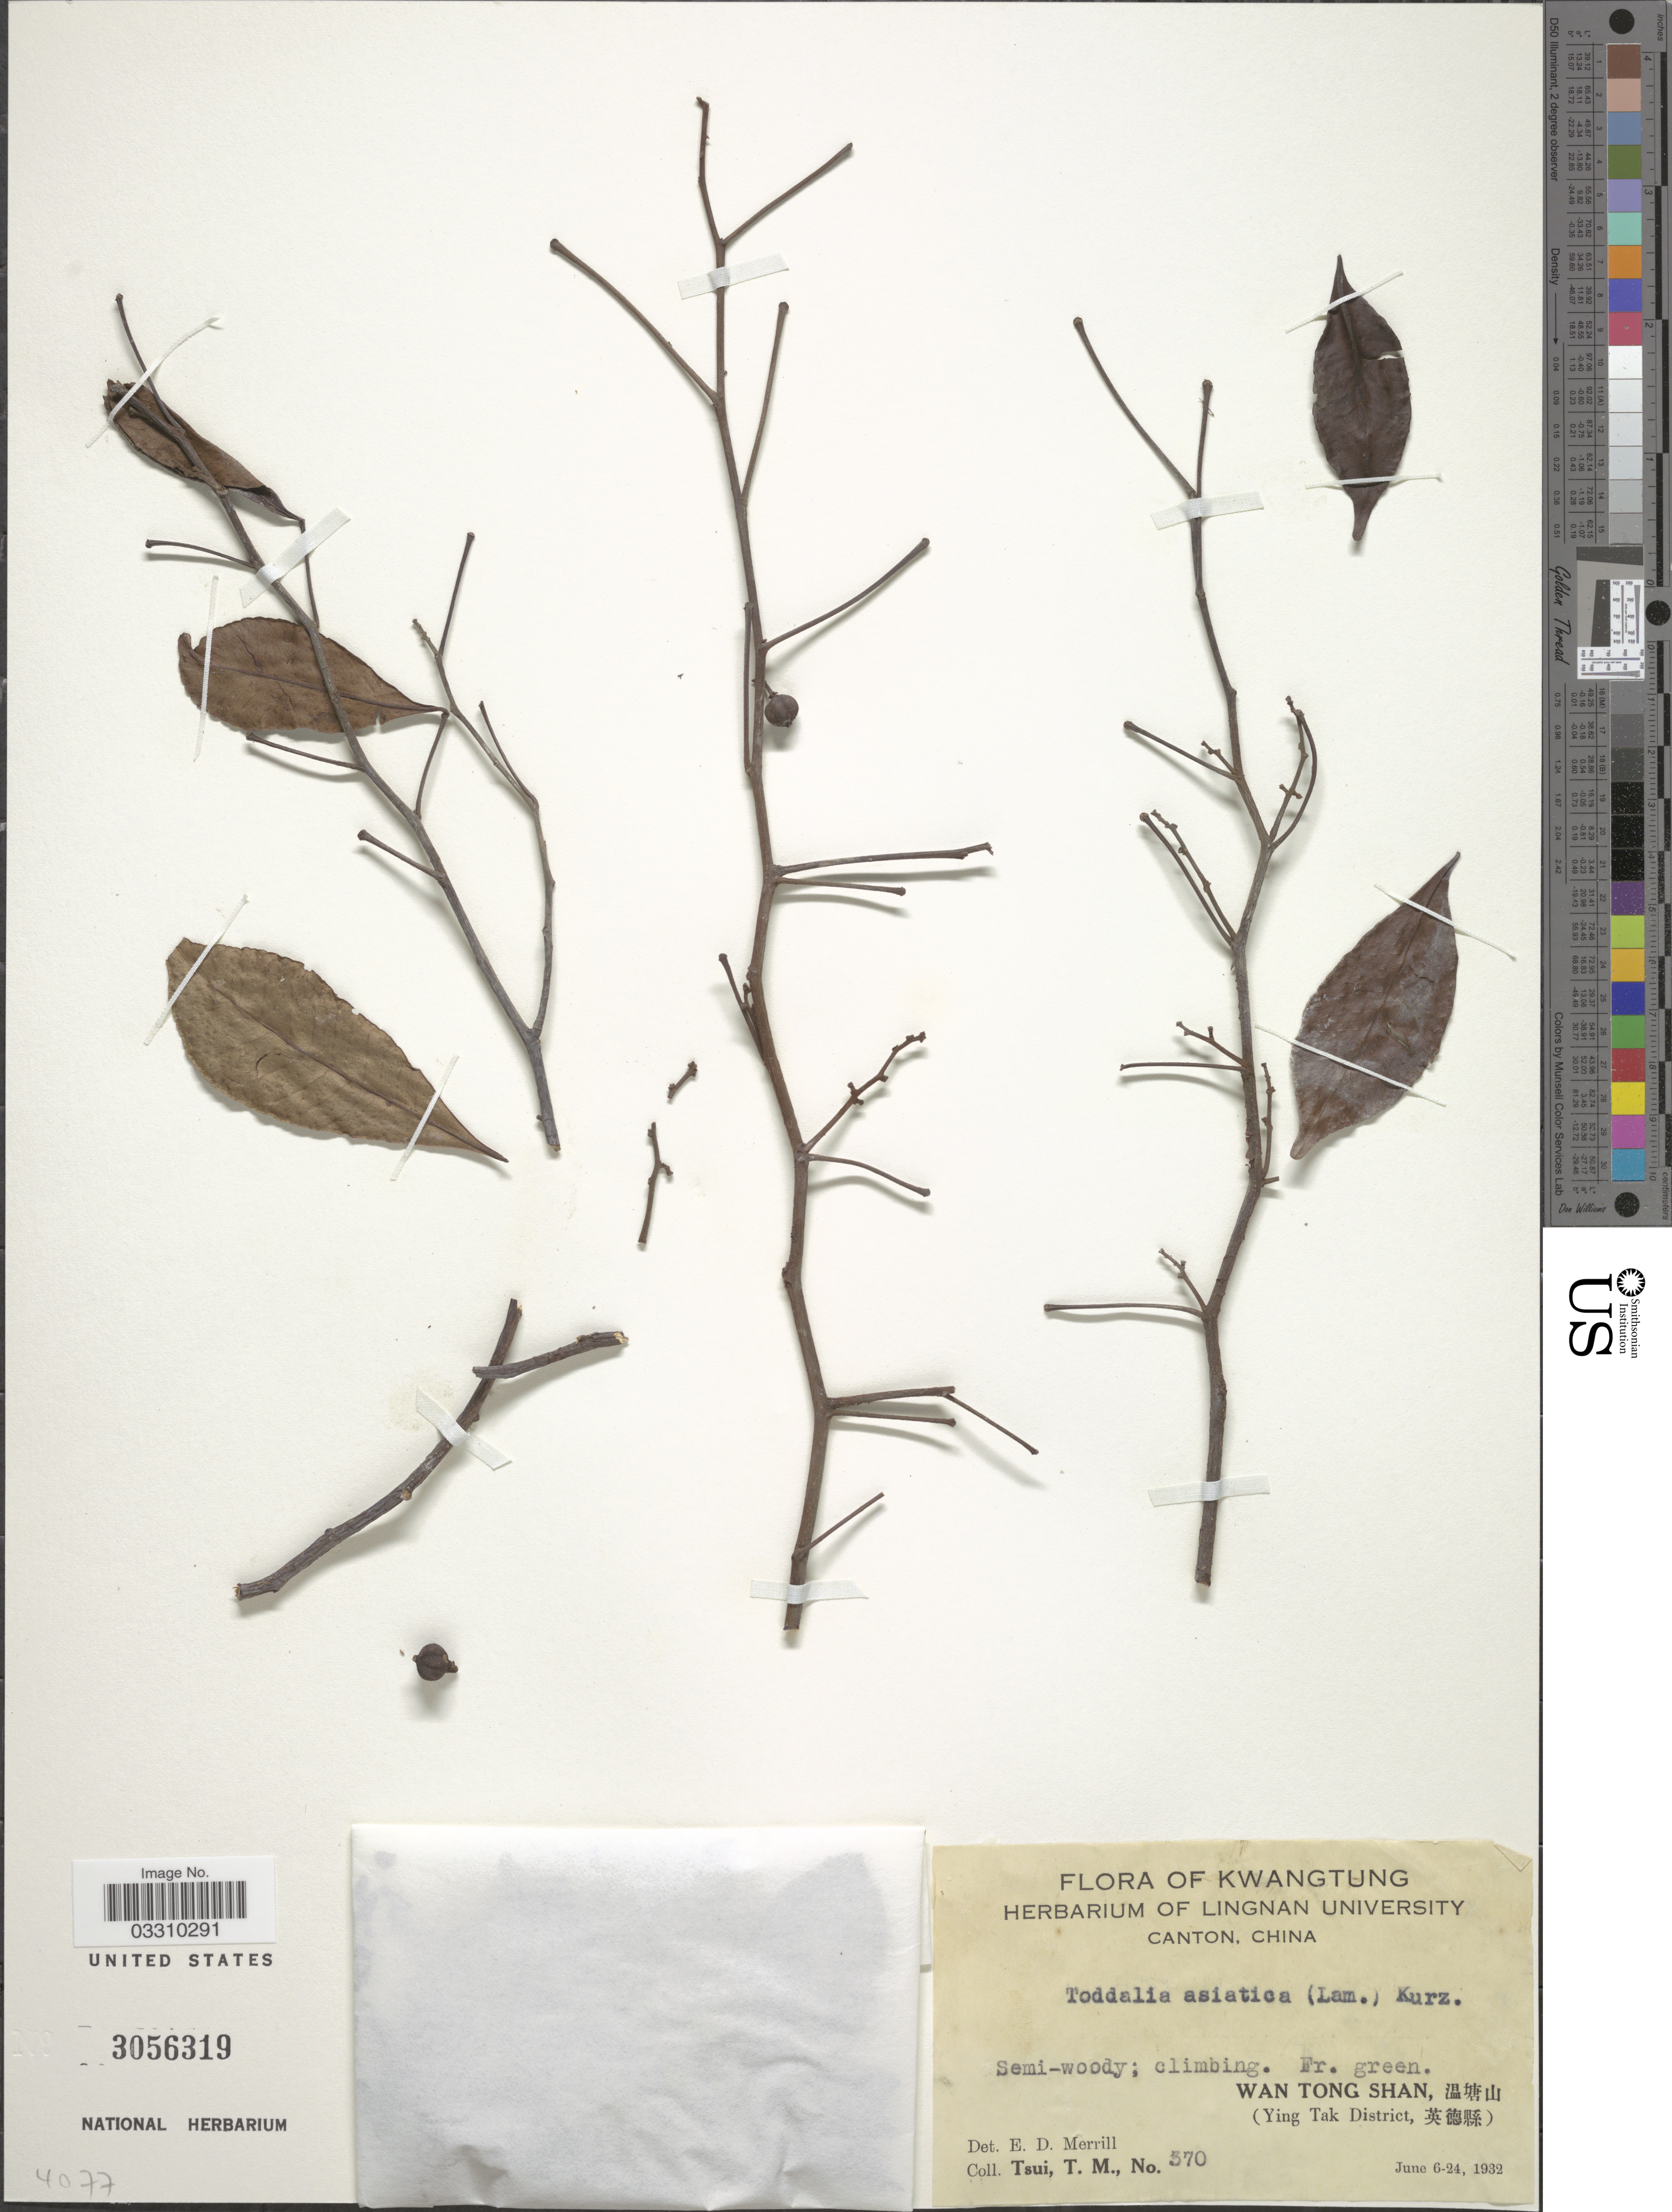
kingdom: Plantae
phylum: Tracheophyta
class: Magnoliopsida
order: Sapindales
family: Rutaceae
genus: Zanthoxylum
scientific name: Zanthoxylum asiaticum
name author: (L.) Appelhans et al.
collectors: T. Tsui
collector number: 370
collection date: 1932-04-06/1932-06-24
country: China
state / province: Guangdong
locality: Kwatung.Wan Tong Shan, (Ying Tak District.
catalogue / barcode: US 3056319